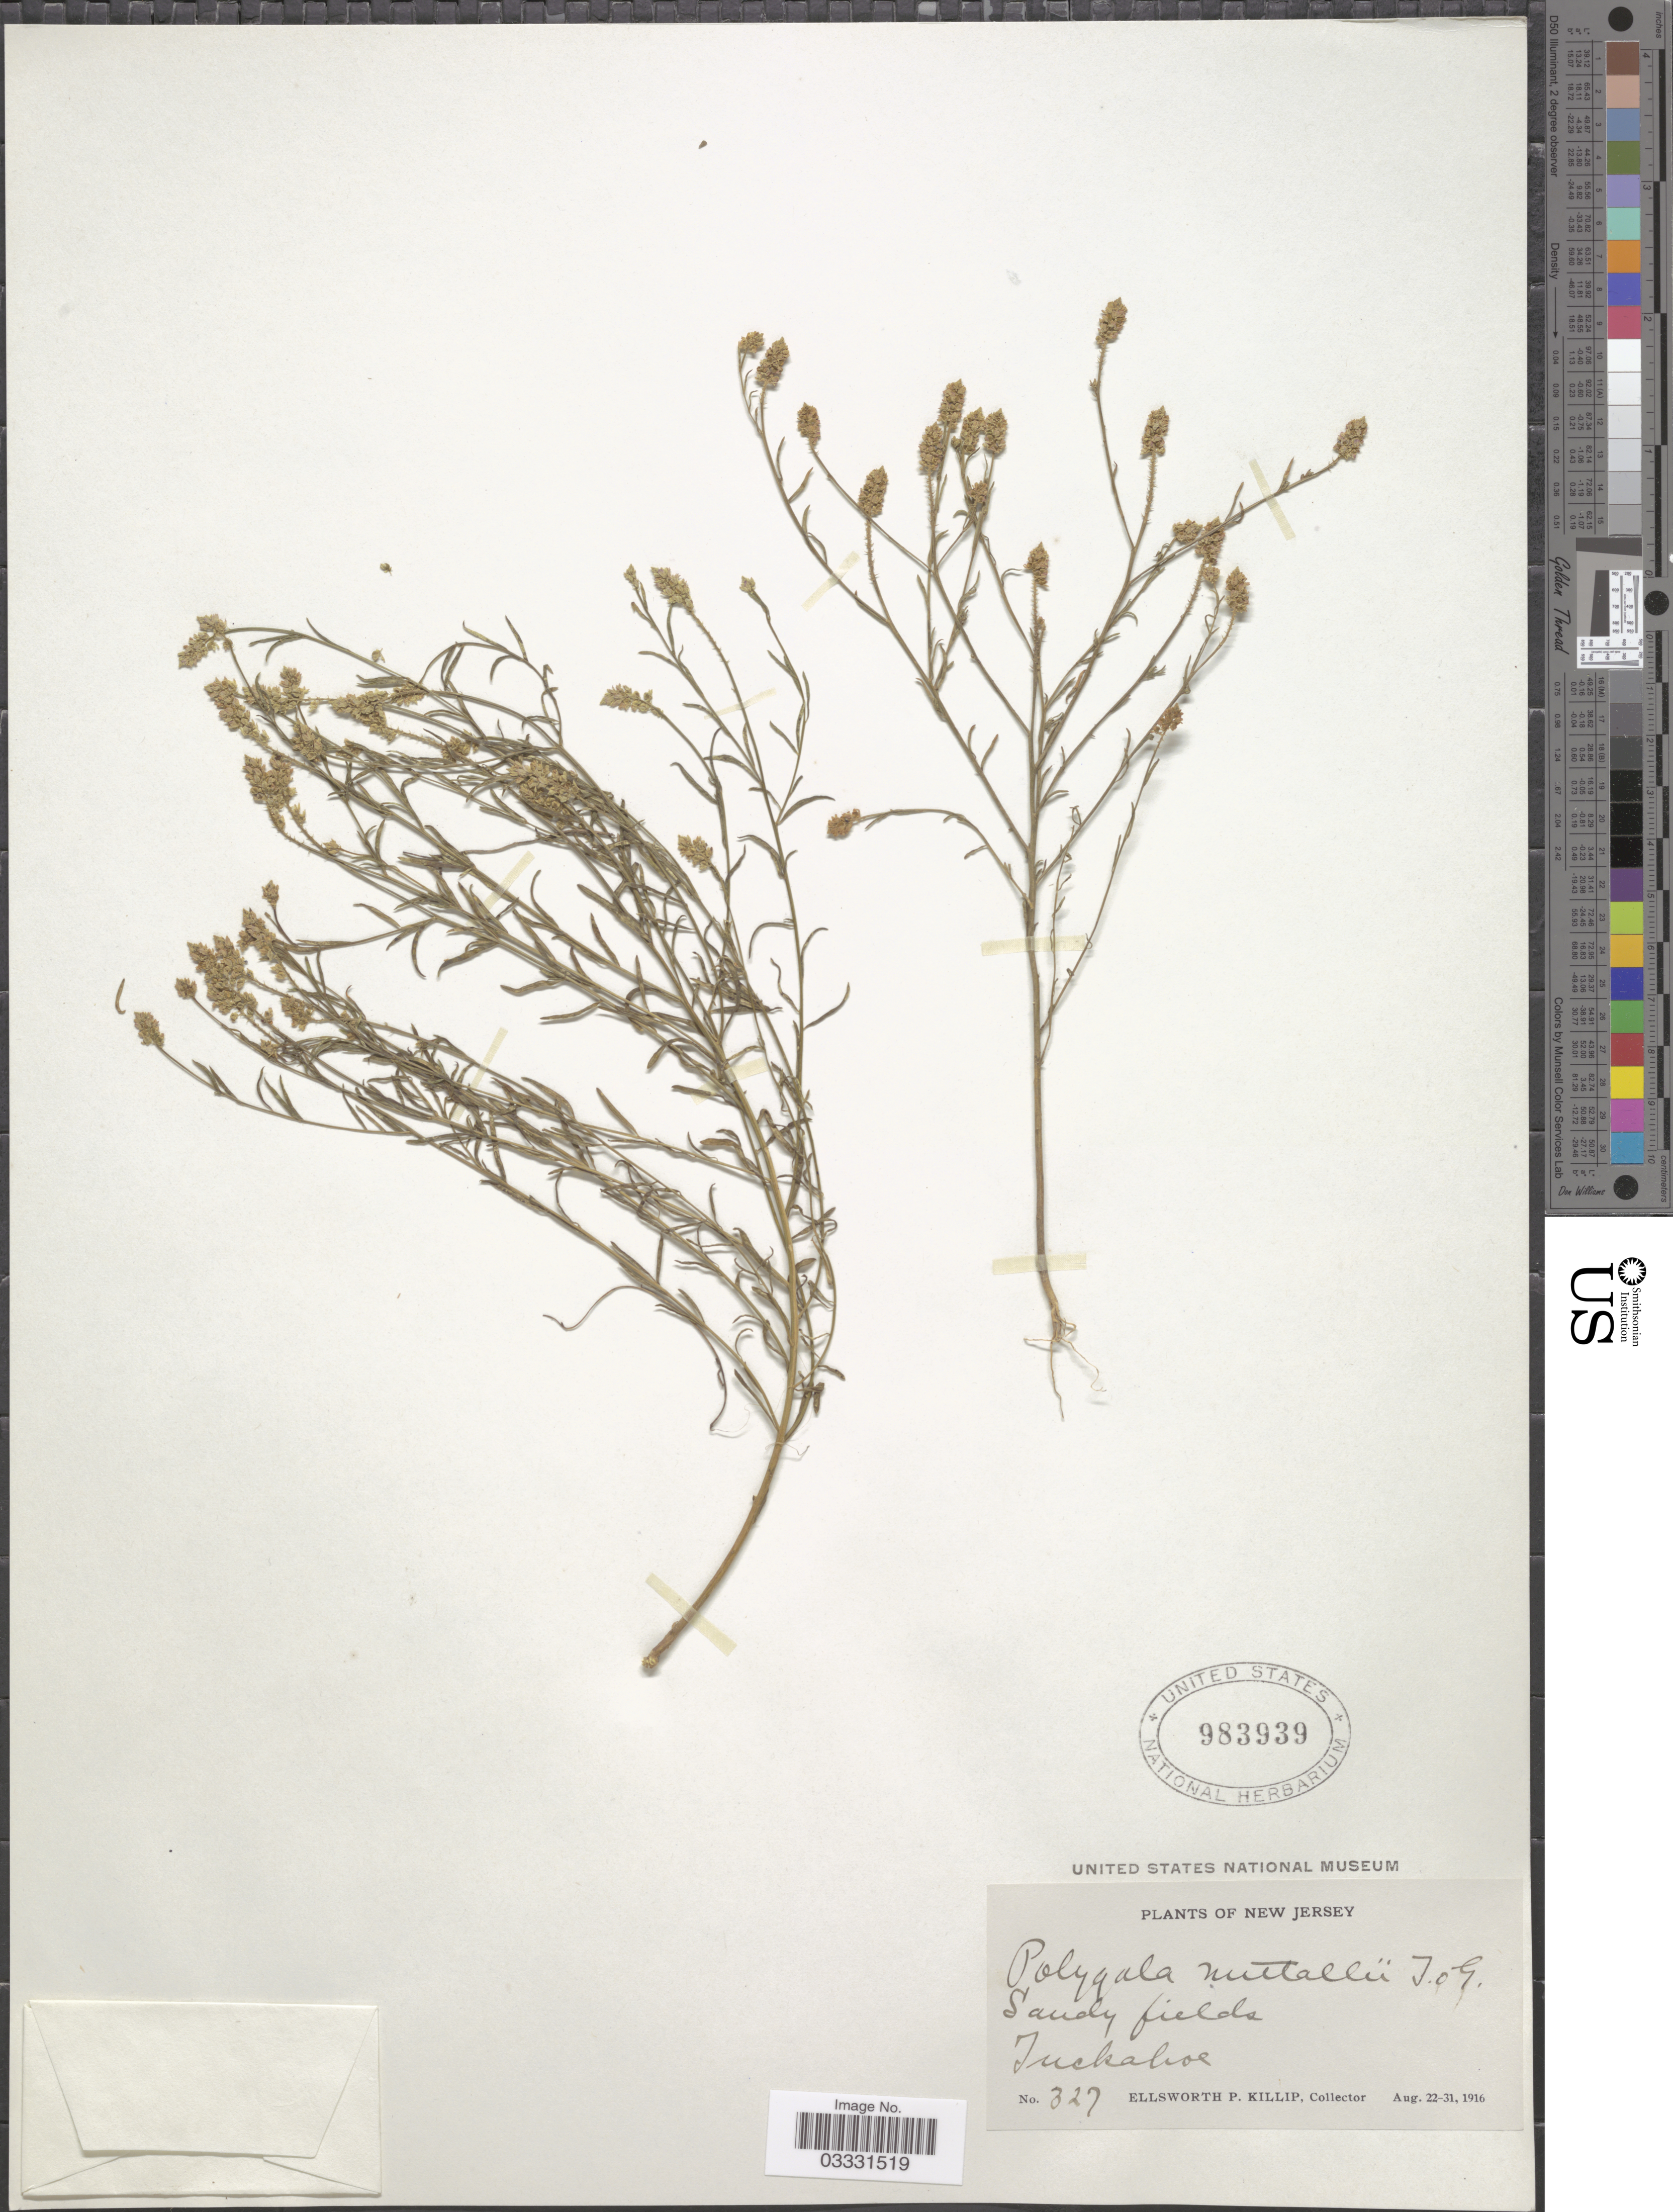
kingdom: Plantae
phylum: Tracheophyta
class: Magnoliopsida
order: Fabales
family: Polygalaceae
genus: Polygala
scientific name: Polygala nuttallii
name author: Torr. & A. Gray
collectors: E. P. Killip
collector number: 327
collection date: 1916-08-22/1916-08-31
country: United States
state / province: New Jersey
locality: Tuckahoe.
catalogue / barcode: US 983939